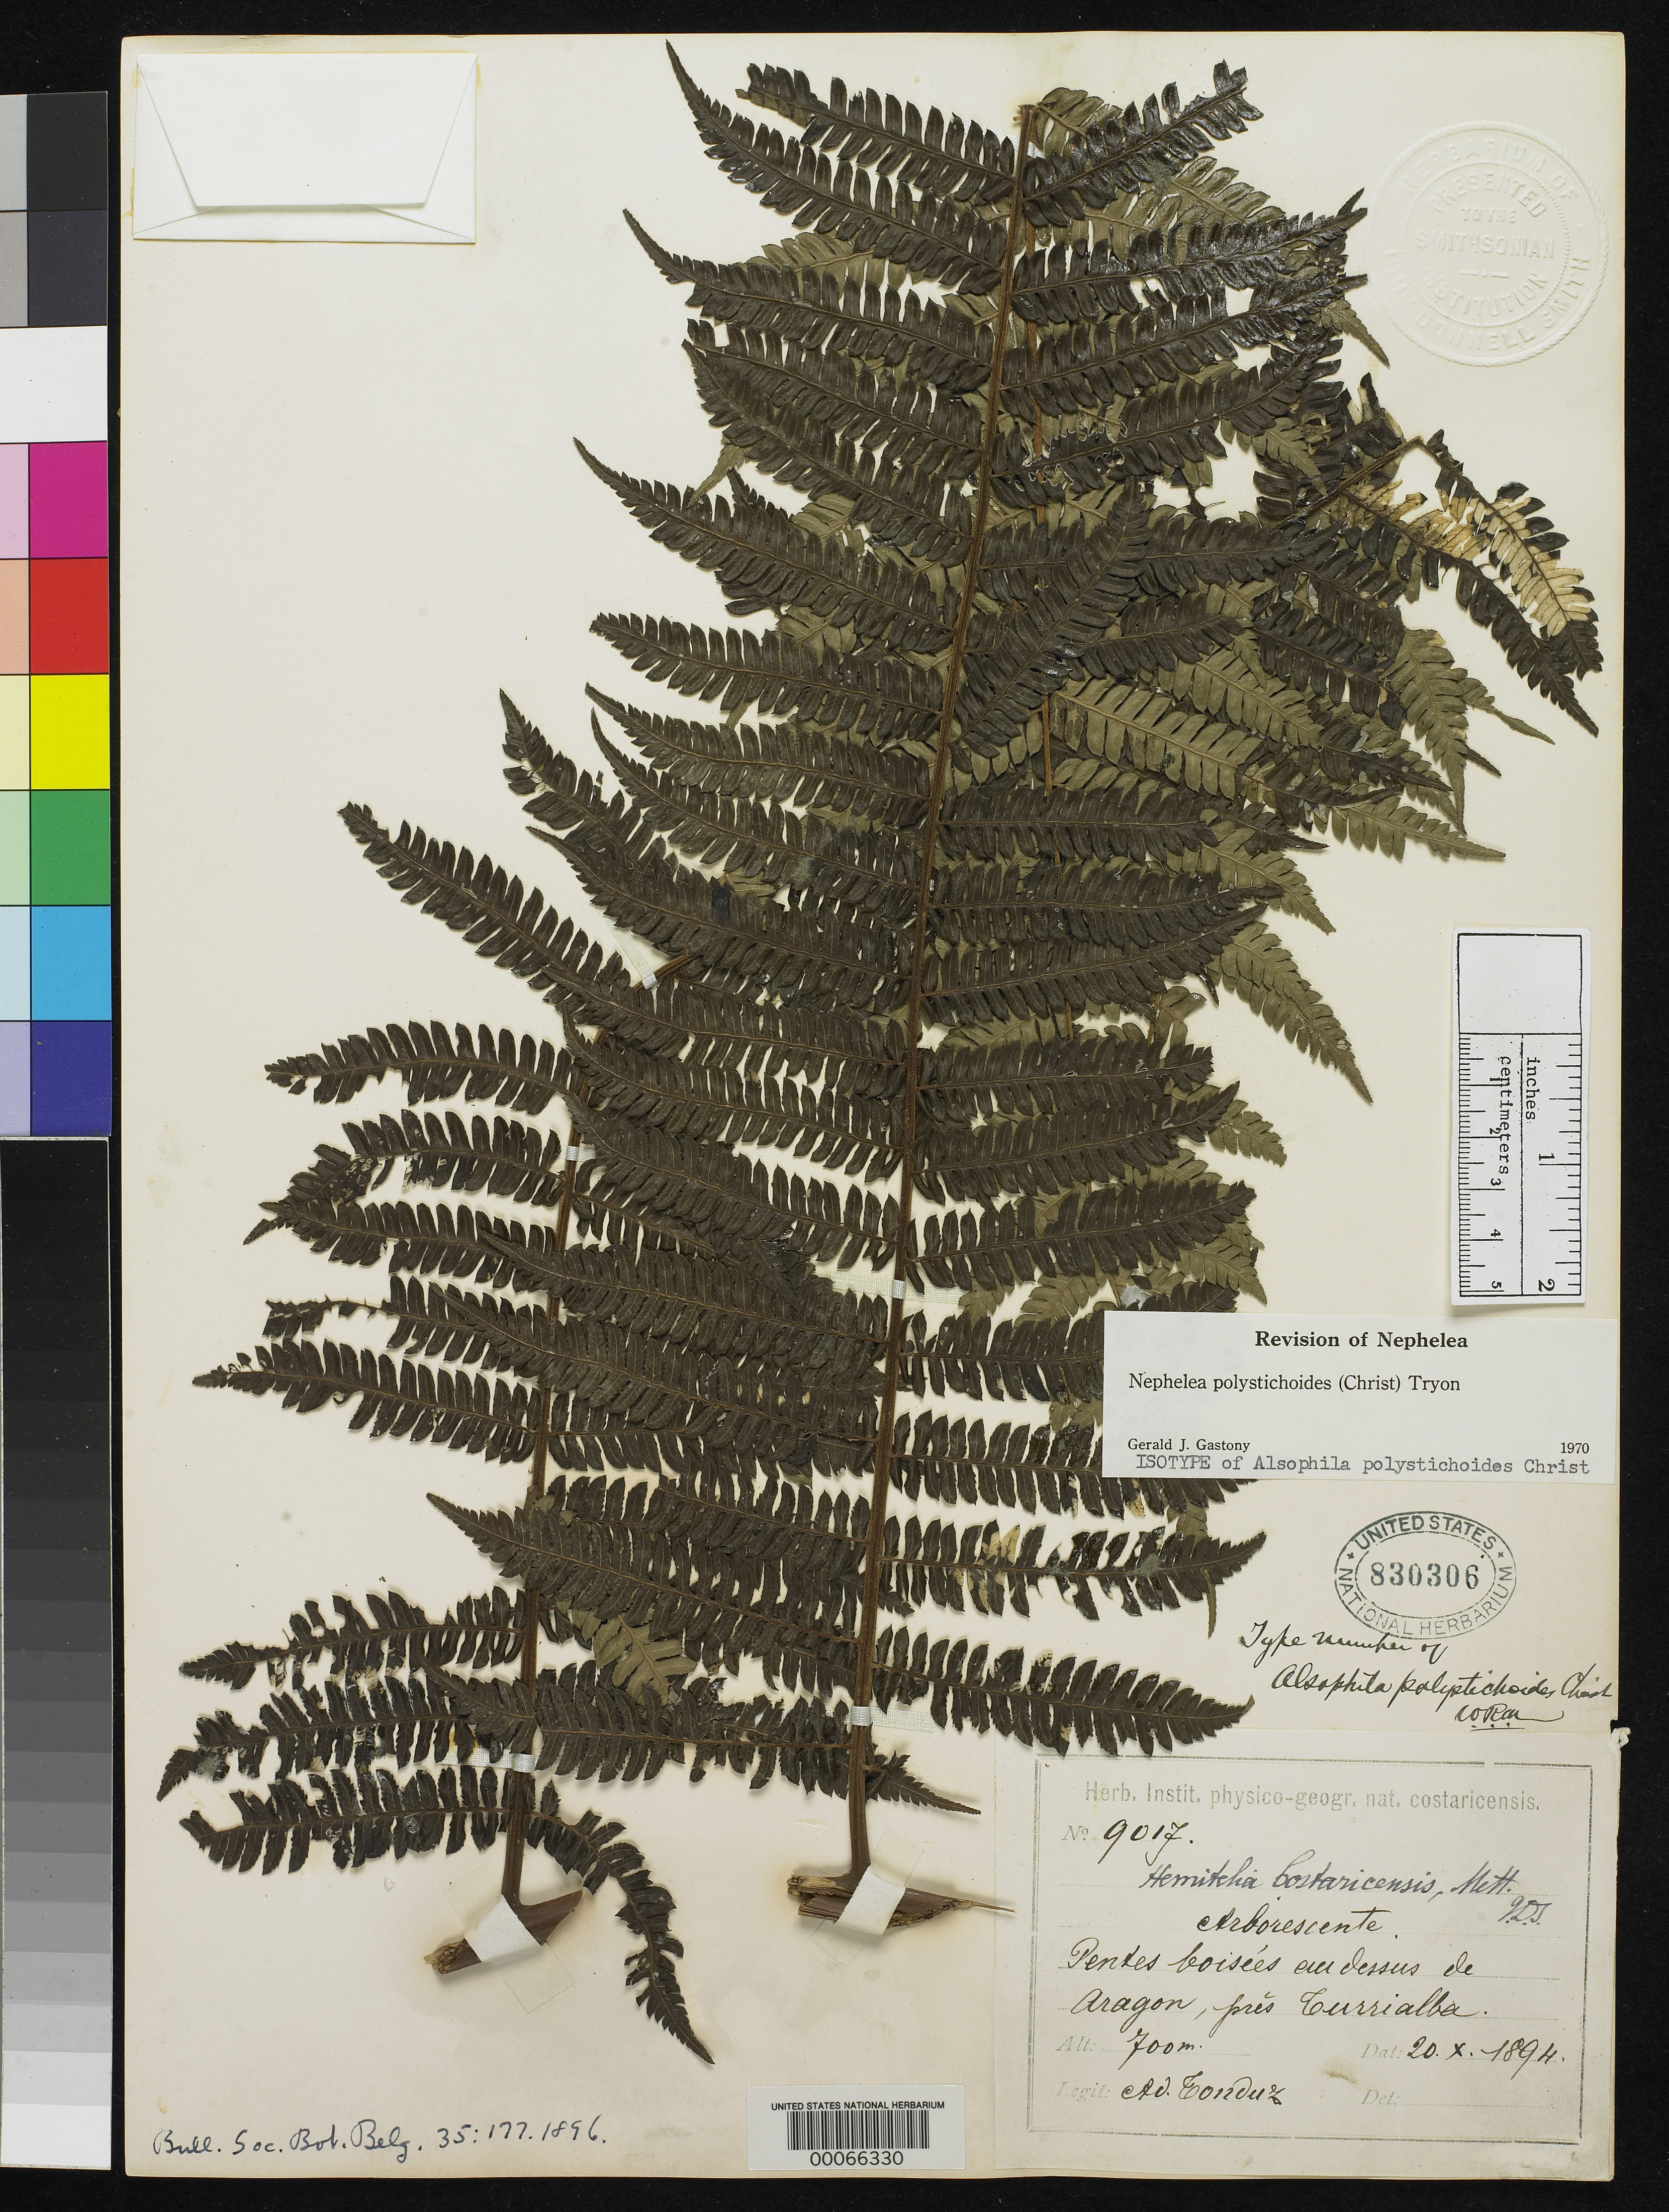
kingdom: Plantae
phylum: Tracheophyta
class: Polypodiopsida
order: Cyatheales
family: Cyatheaceae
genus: Alsophila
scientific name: Alsophila polystichoides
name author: Christ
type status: Isotype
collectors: A. Tonduz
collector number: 9017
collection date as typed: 20 Oct 1894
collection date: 1894-10-20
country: Costa Rica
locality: Aragon, pres Turrialba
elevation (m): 700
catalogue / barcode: US 830306